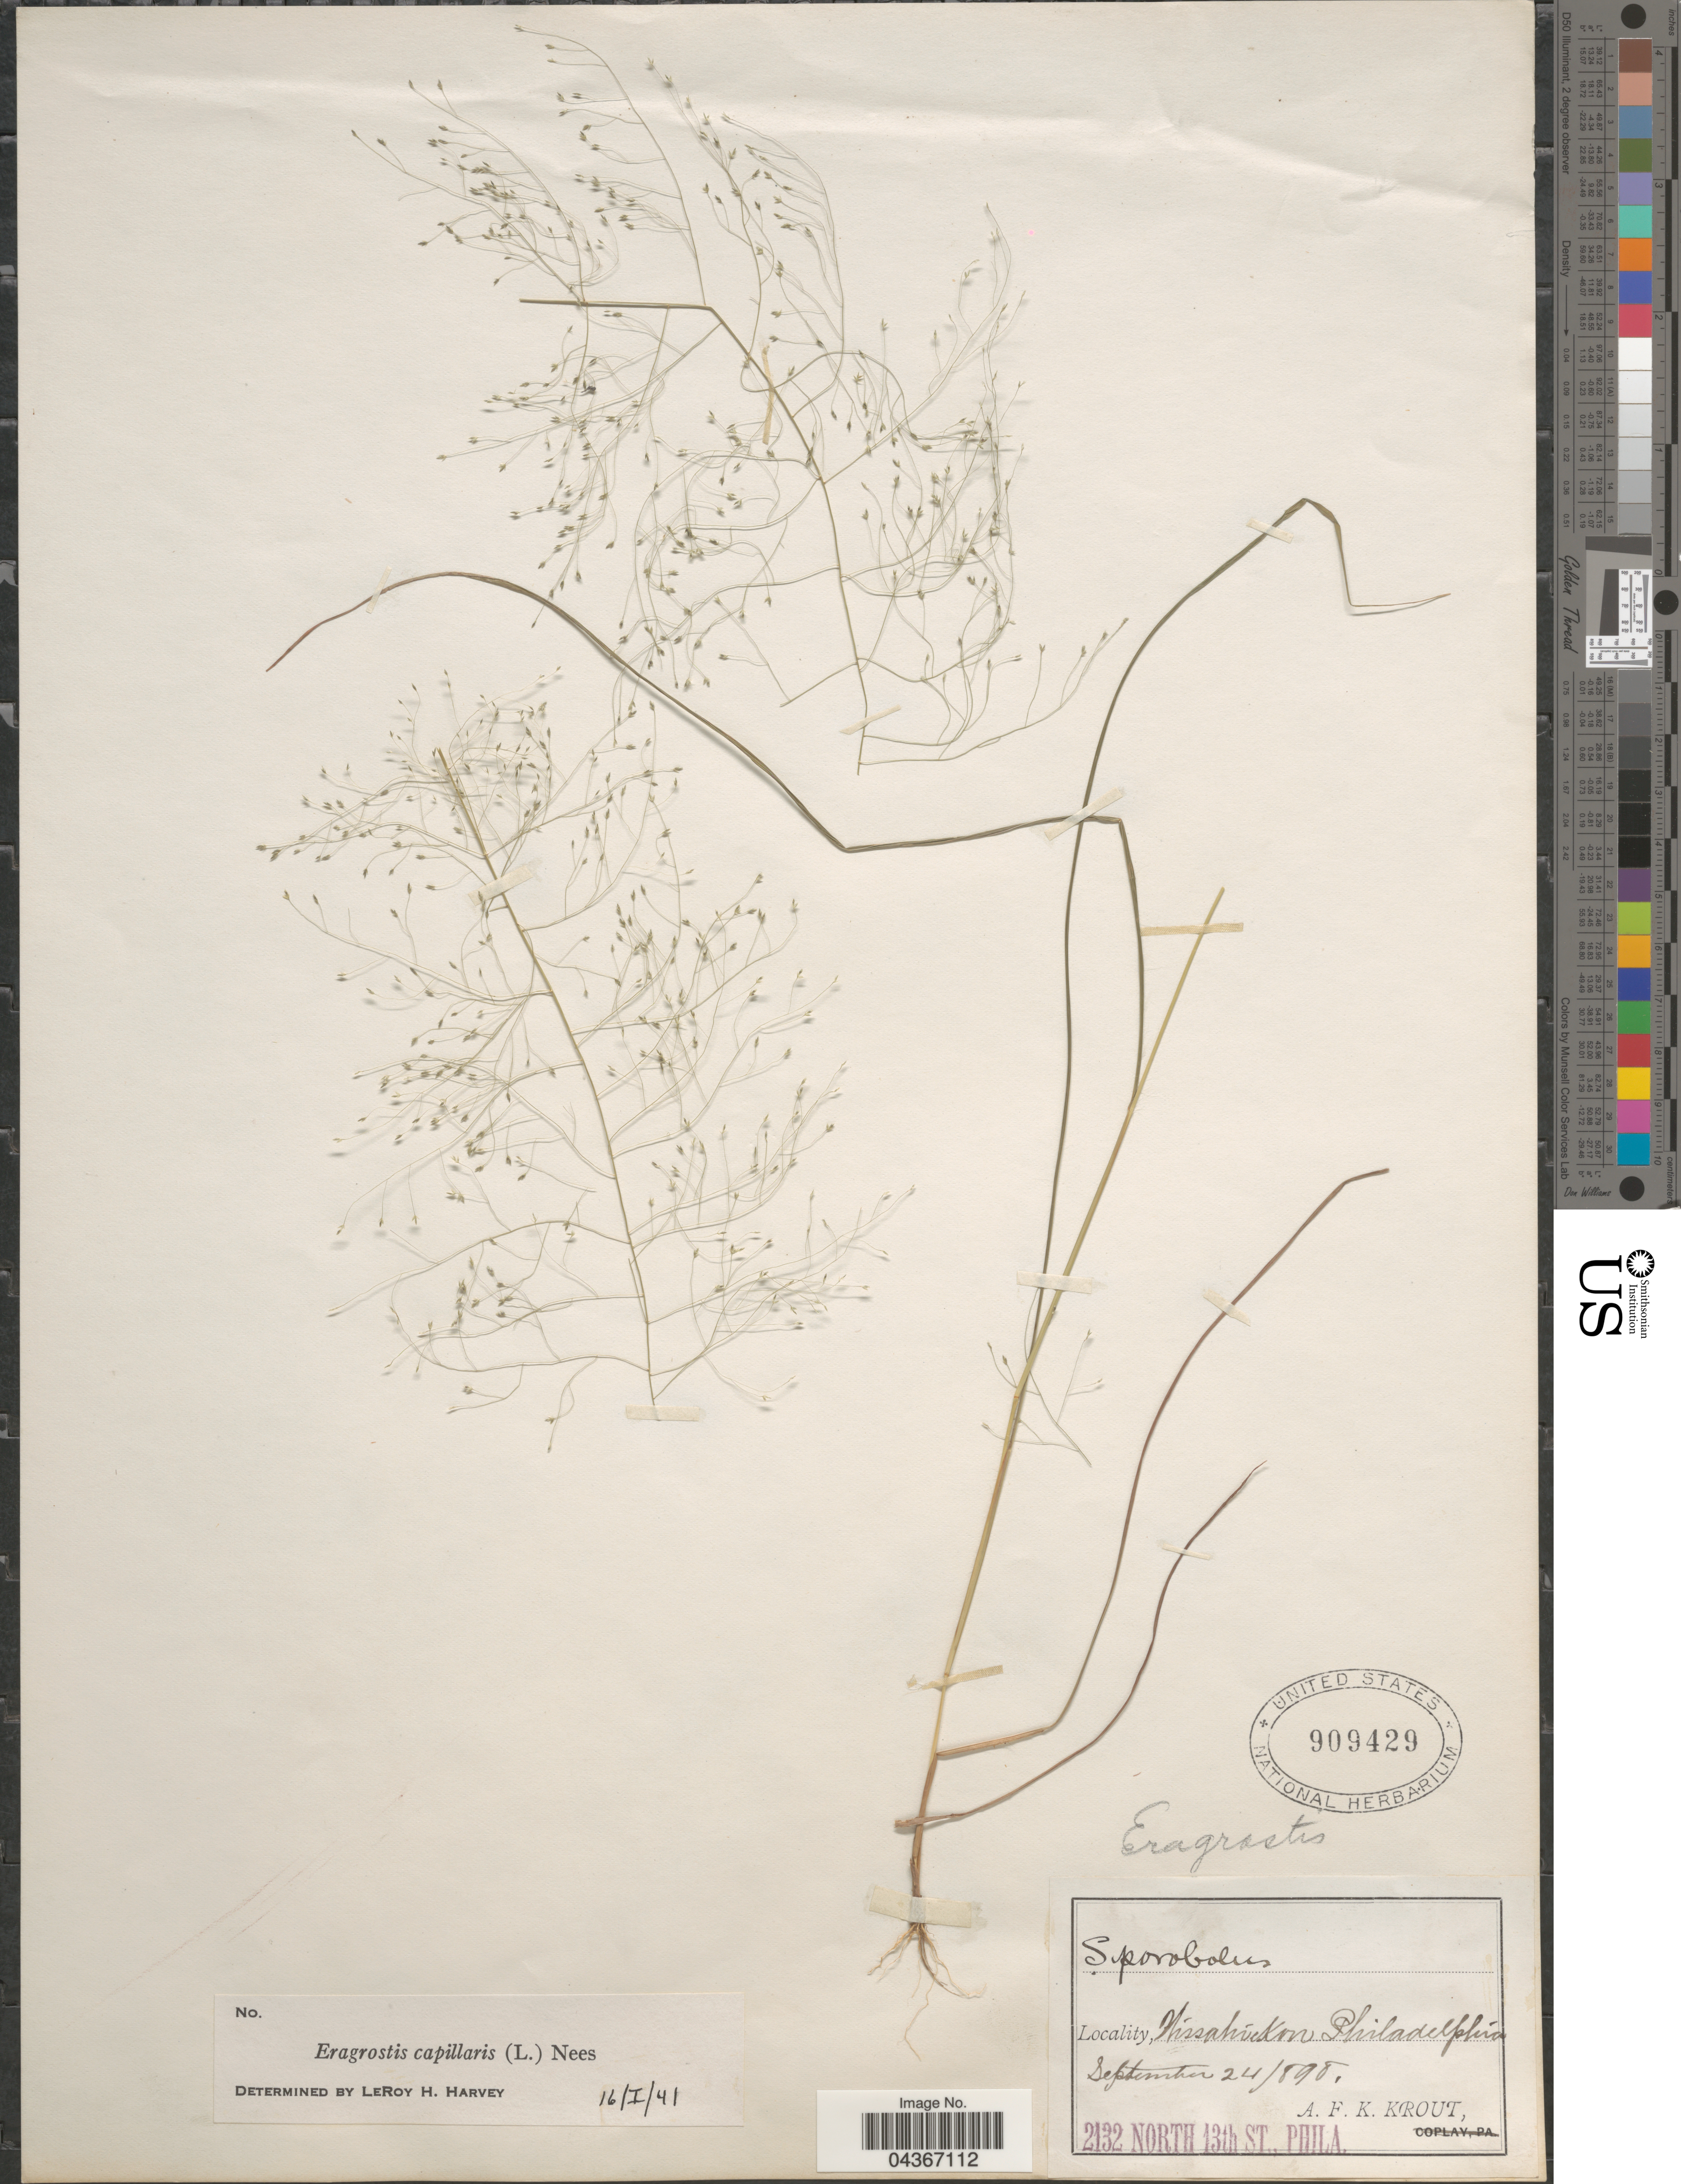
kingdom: Plantae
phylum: Tracheophyta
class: Liliopsida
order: Poales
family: Poaceae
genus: Eragrostis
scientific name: Eragrostis capillaris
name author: (L.) Nees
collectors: A. Krout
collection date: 1898-09-24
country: United States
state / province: Pennsylvania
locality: Wissahickon Philadelphia.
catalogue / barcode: US 904929